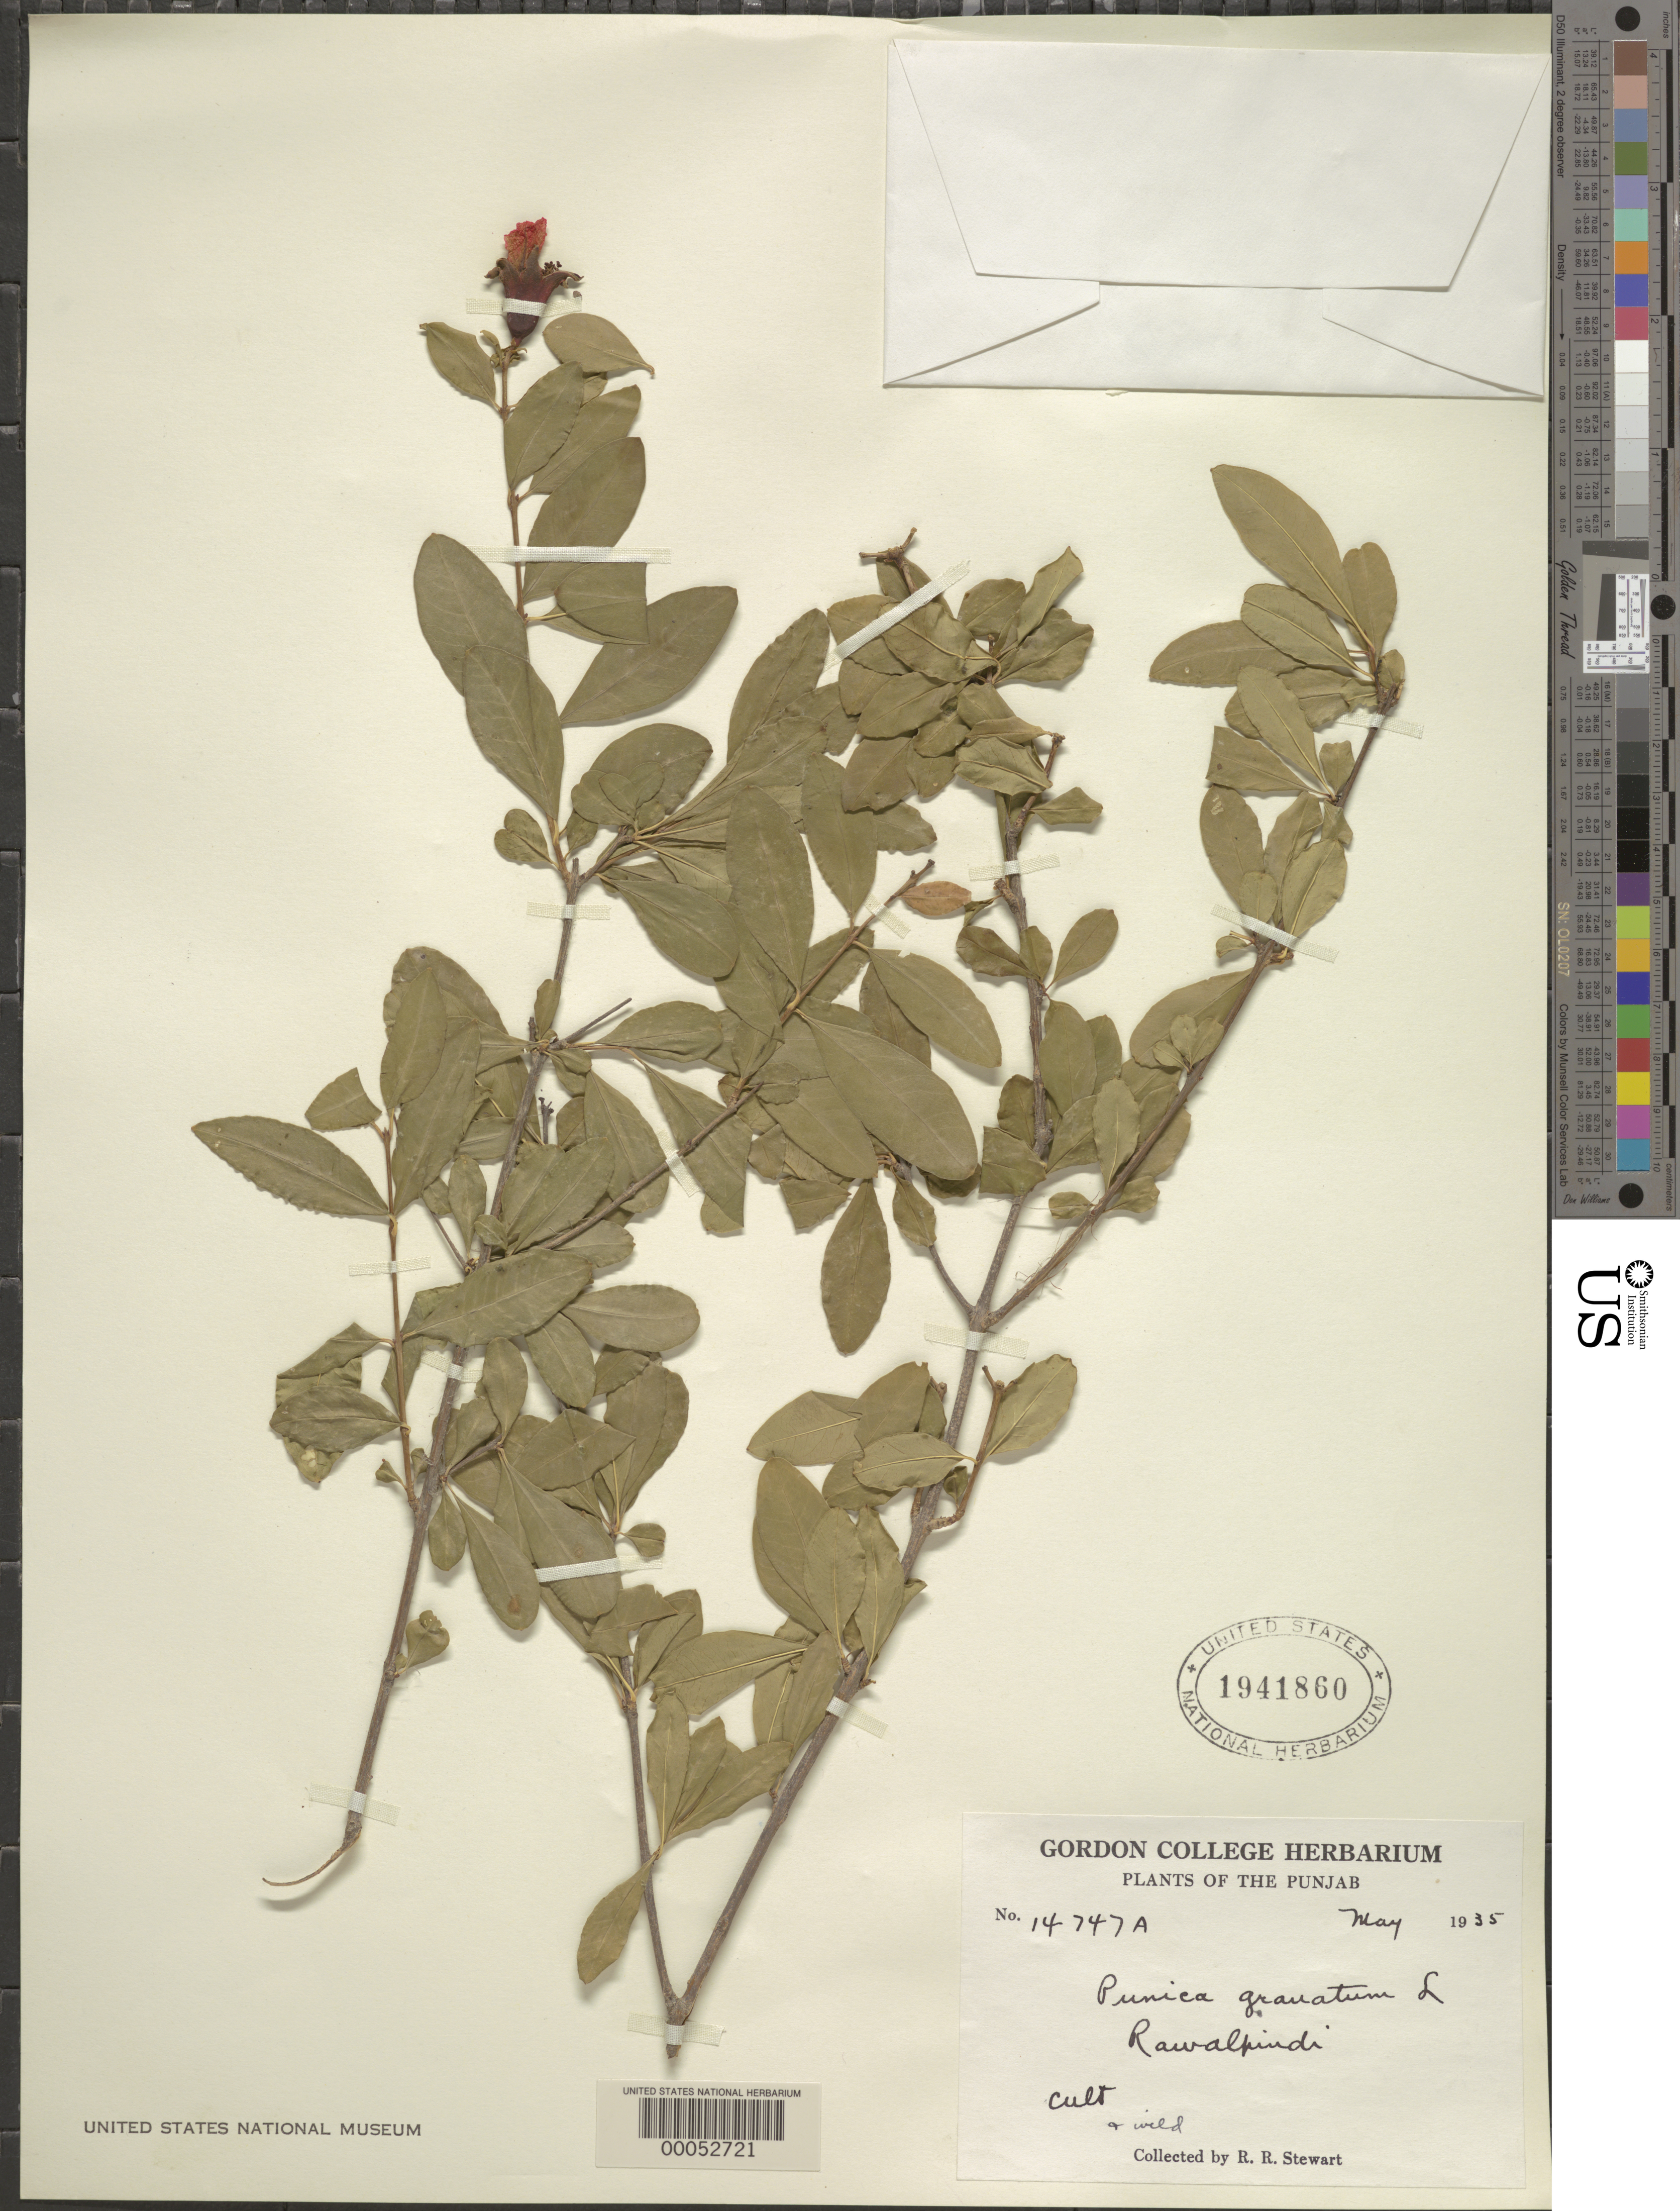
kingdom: Plantae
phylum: Tracheophyta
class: Magnoliopsida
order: Myrtales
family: Lythraceae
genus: Punica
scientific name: Punica granatum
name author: L.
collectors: R. R. Stewart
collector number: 14747a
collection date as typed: May 1935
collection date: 1935-05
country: Pakistan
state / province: Punjab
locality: Rawalpindi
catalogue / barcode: US 1941860